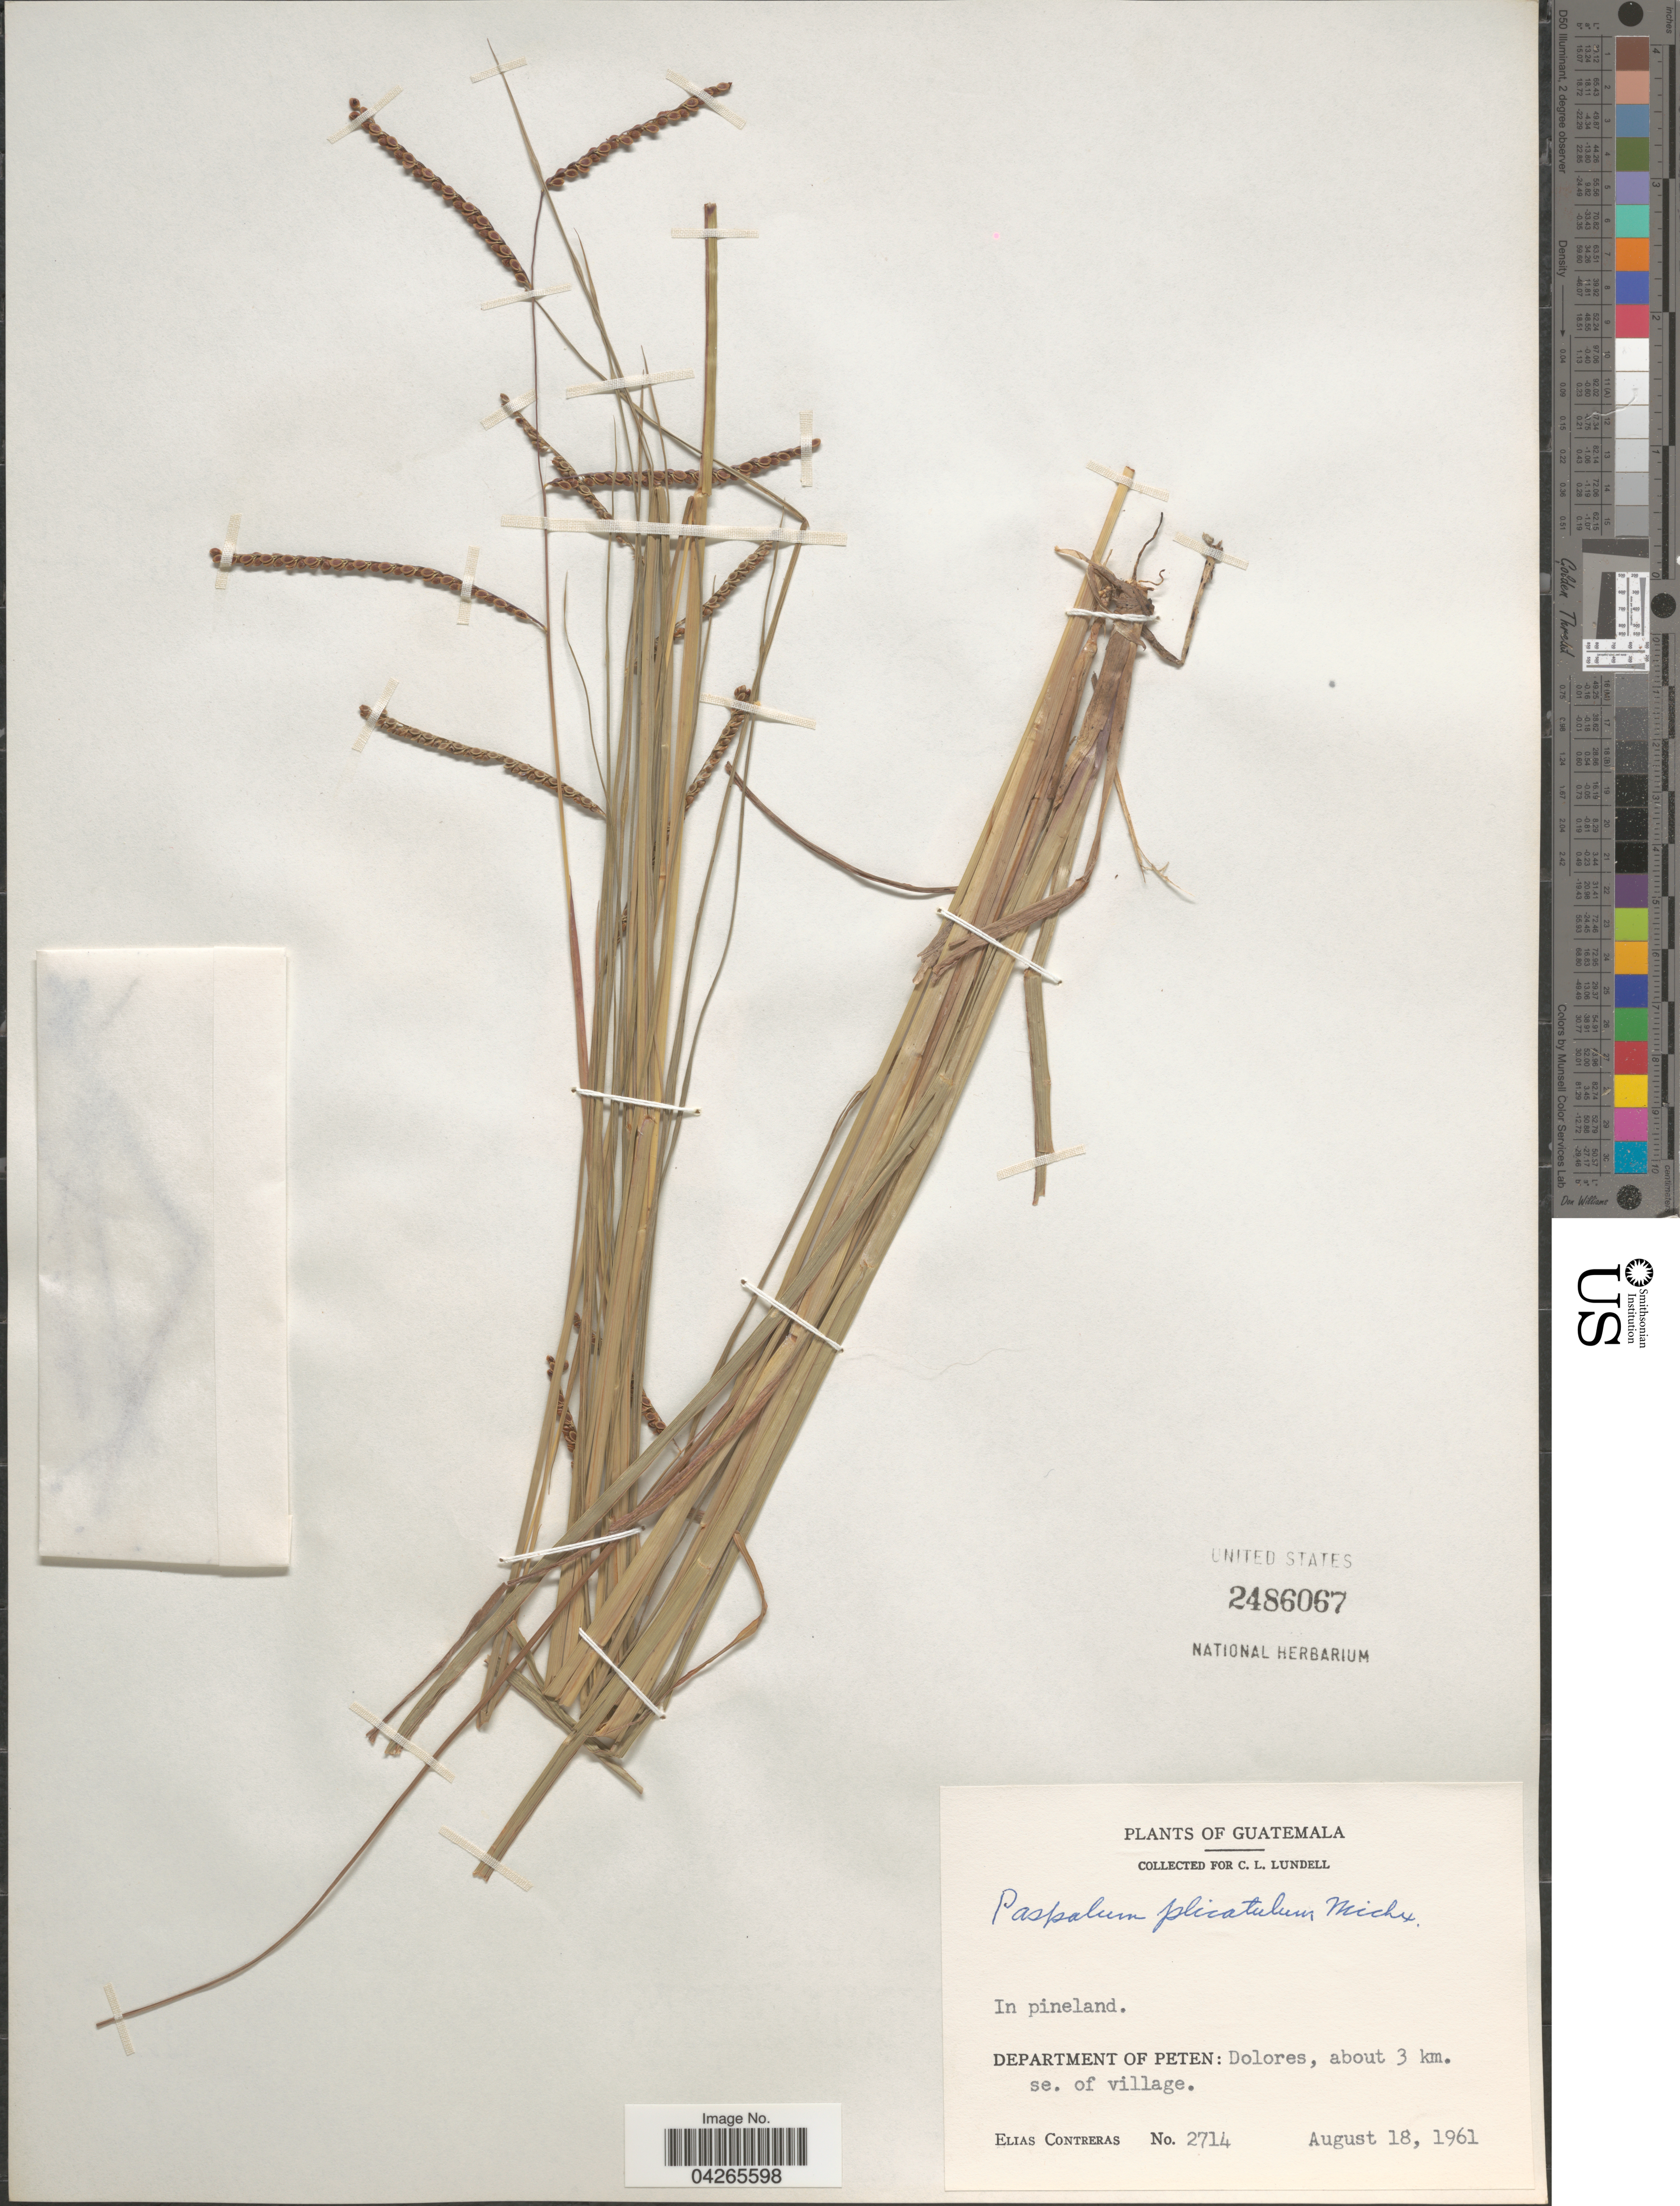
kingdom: Plantae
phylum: Tracheophyta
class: Liliopsida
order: Poales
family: Poaceae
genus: Paspalum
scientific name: Paspalum plicatulum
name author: Michx.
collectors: E. Contreras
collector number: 2714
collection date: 1961-08-18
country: Guatemala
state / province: El Peten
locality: In pineland. Department of Peten: Dolores, about 3 km. se. of village.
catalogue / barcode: US 2486067